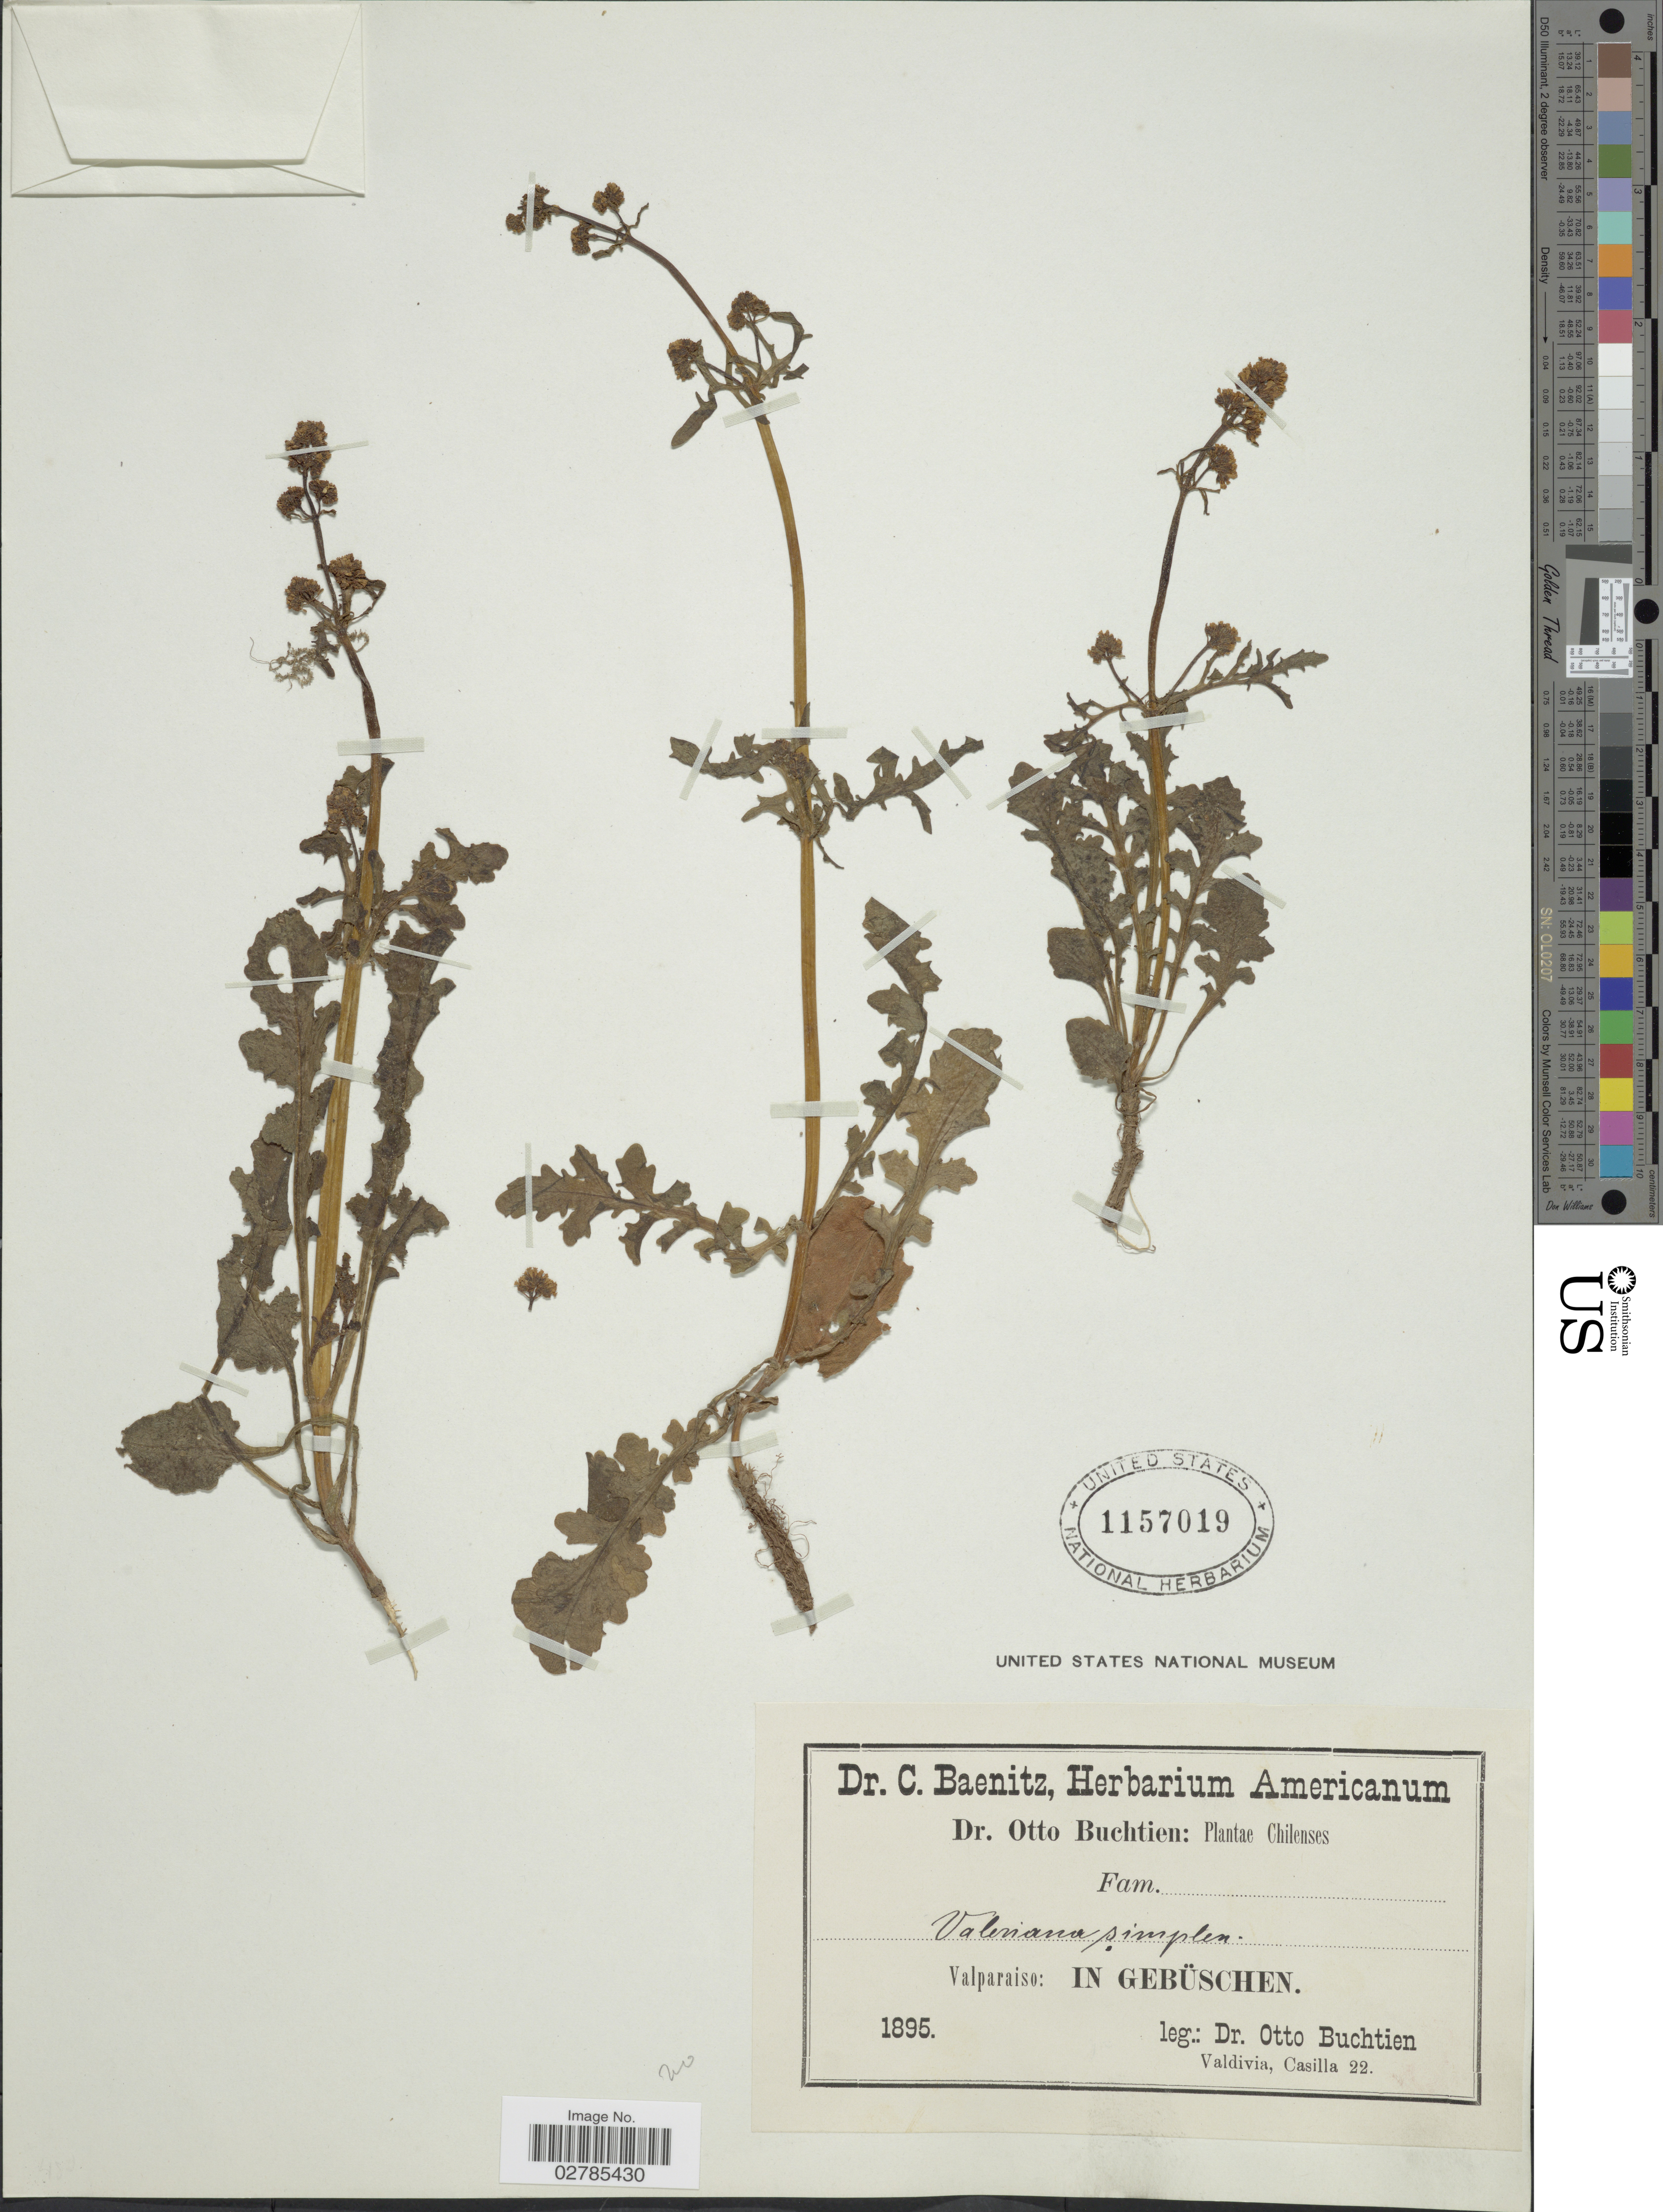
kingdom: Plantae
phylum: Tracheophyta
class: Magnoliopsida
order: Dipsacales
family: Caprifoliaceae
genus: Valeriana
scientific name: Valeriana simplex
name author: Clos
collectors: O. Buchtien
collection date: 1895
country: Chile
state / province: Valparaíso (V)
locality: Valparaiso: In gebüschen.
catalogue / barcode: US 1157019